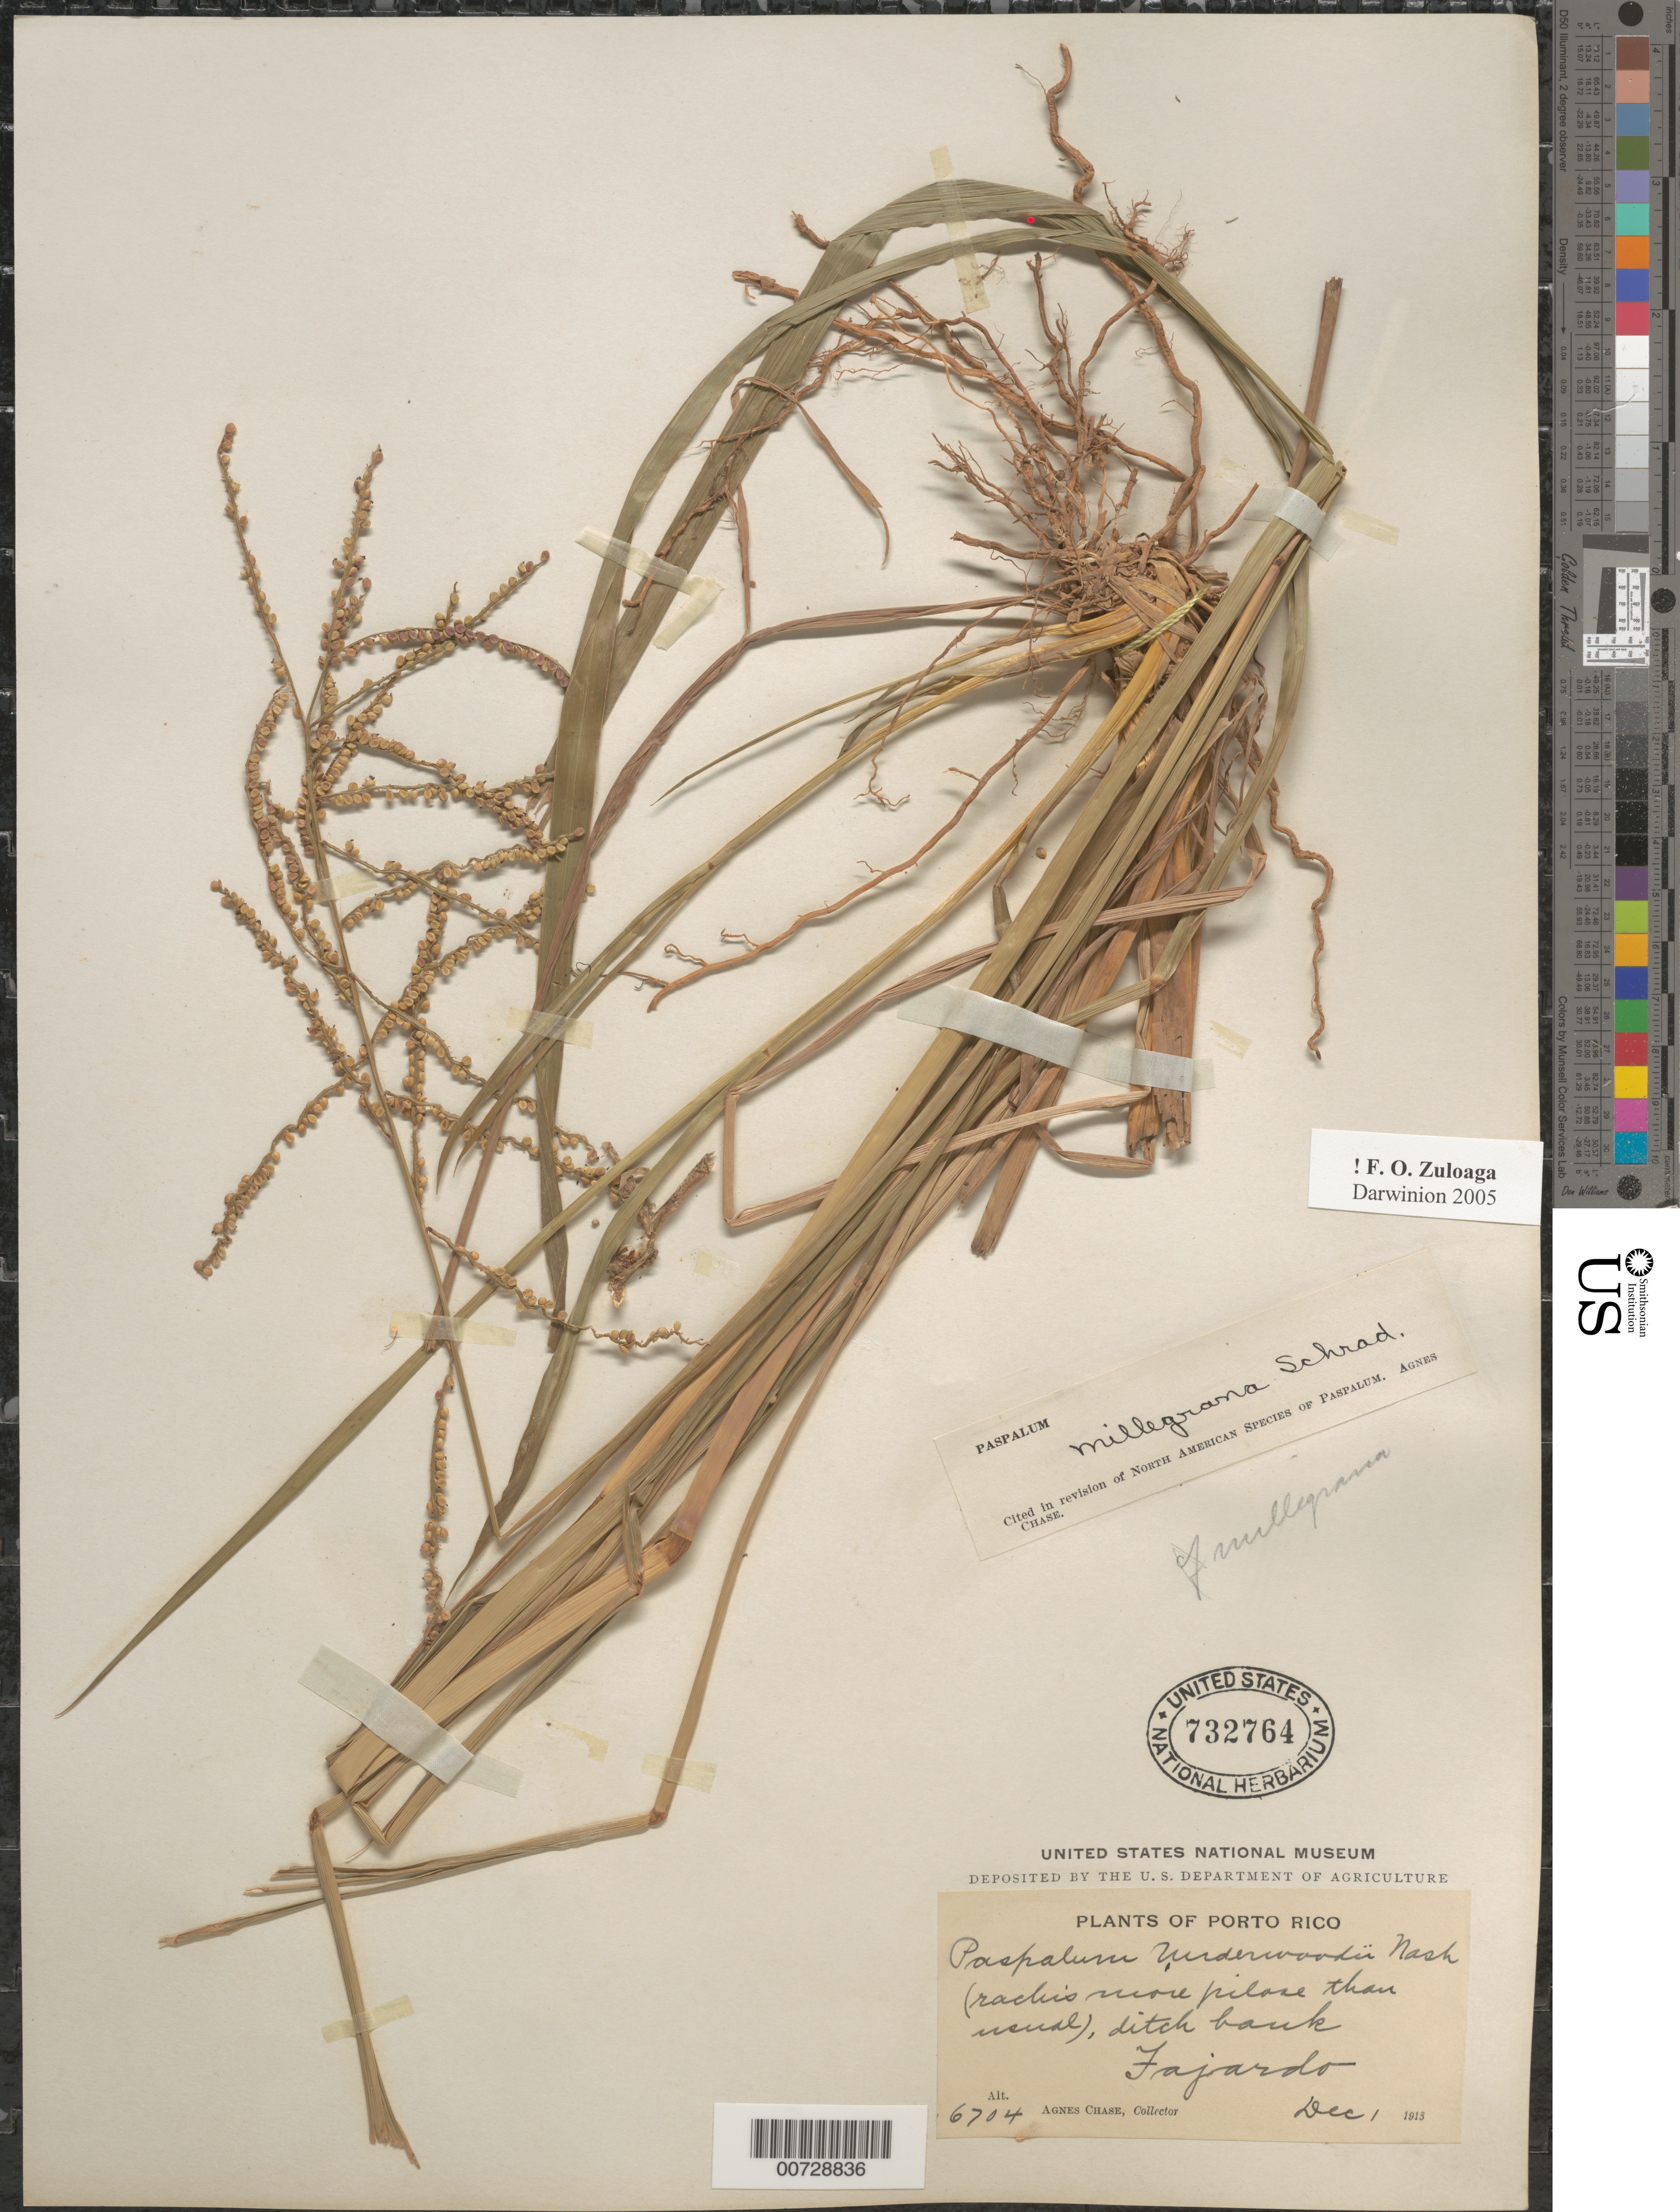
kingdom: Plantae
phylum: Tracheophyta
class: Liliopsida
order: Poales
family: Poaceae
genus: Paspalum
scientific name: Paspalum millegrana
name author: Schrad.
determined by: Chase, [M.] Agnes, (US)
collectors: A. Chase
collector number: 6704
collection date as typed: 01 Dec 1913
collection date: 1913-12-01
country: Puerto Rico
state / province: Fajardo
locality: Fajardo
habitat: Ditch bank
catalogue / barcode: US 732764